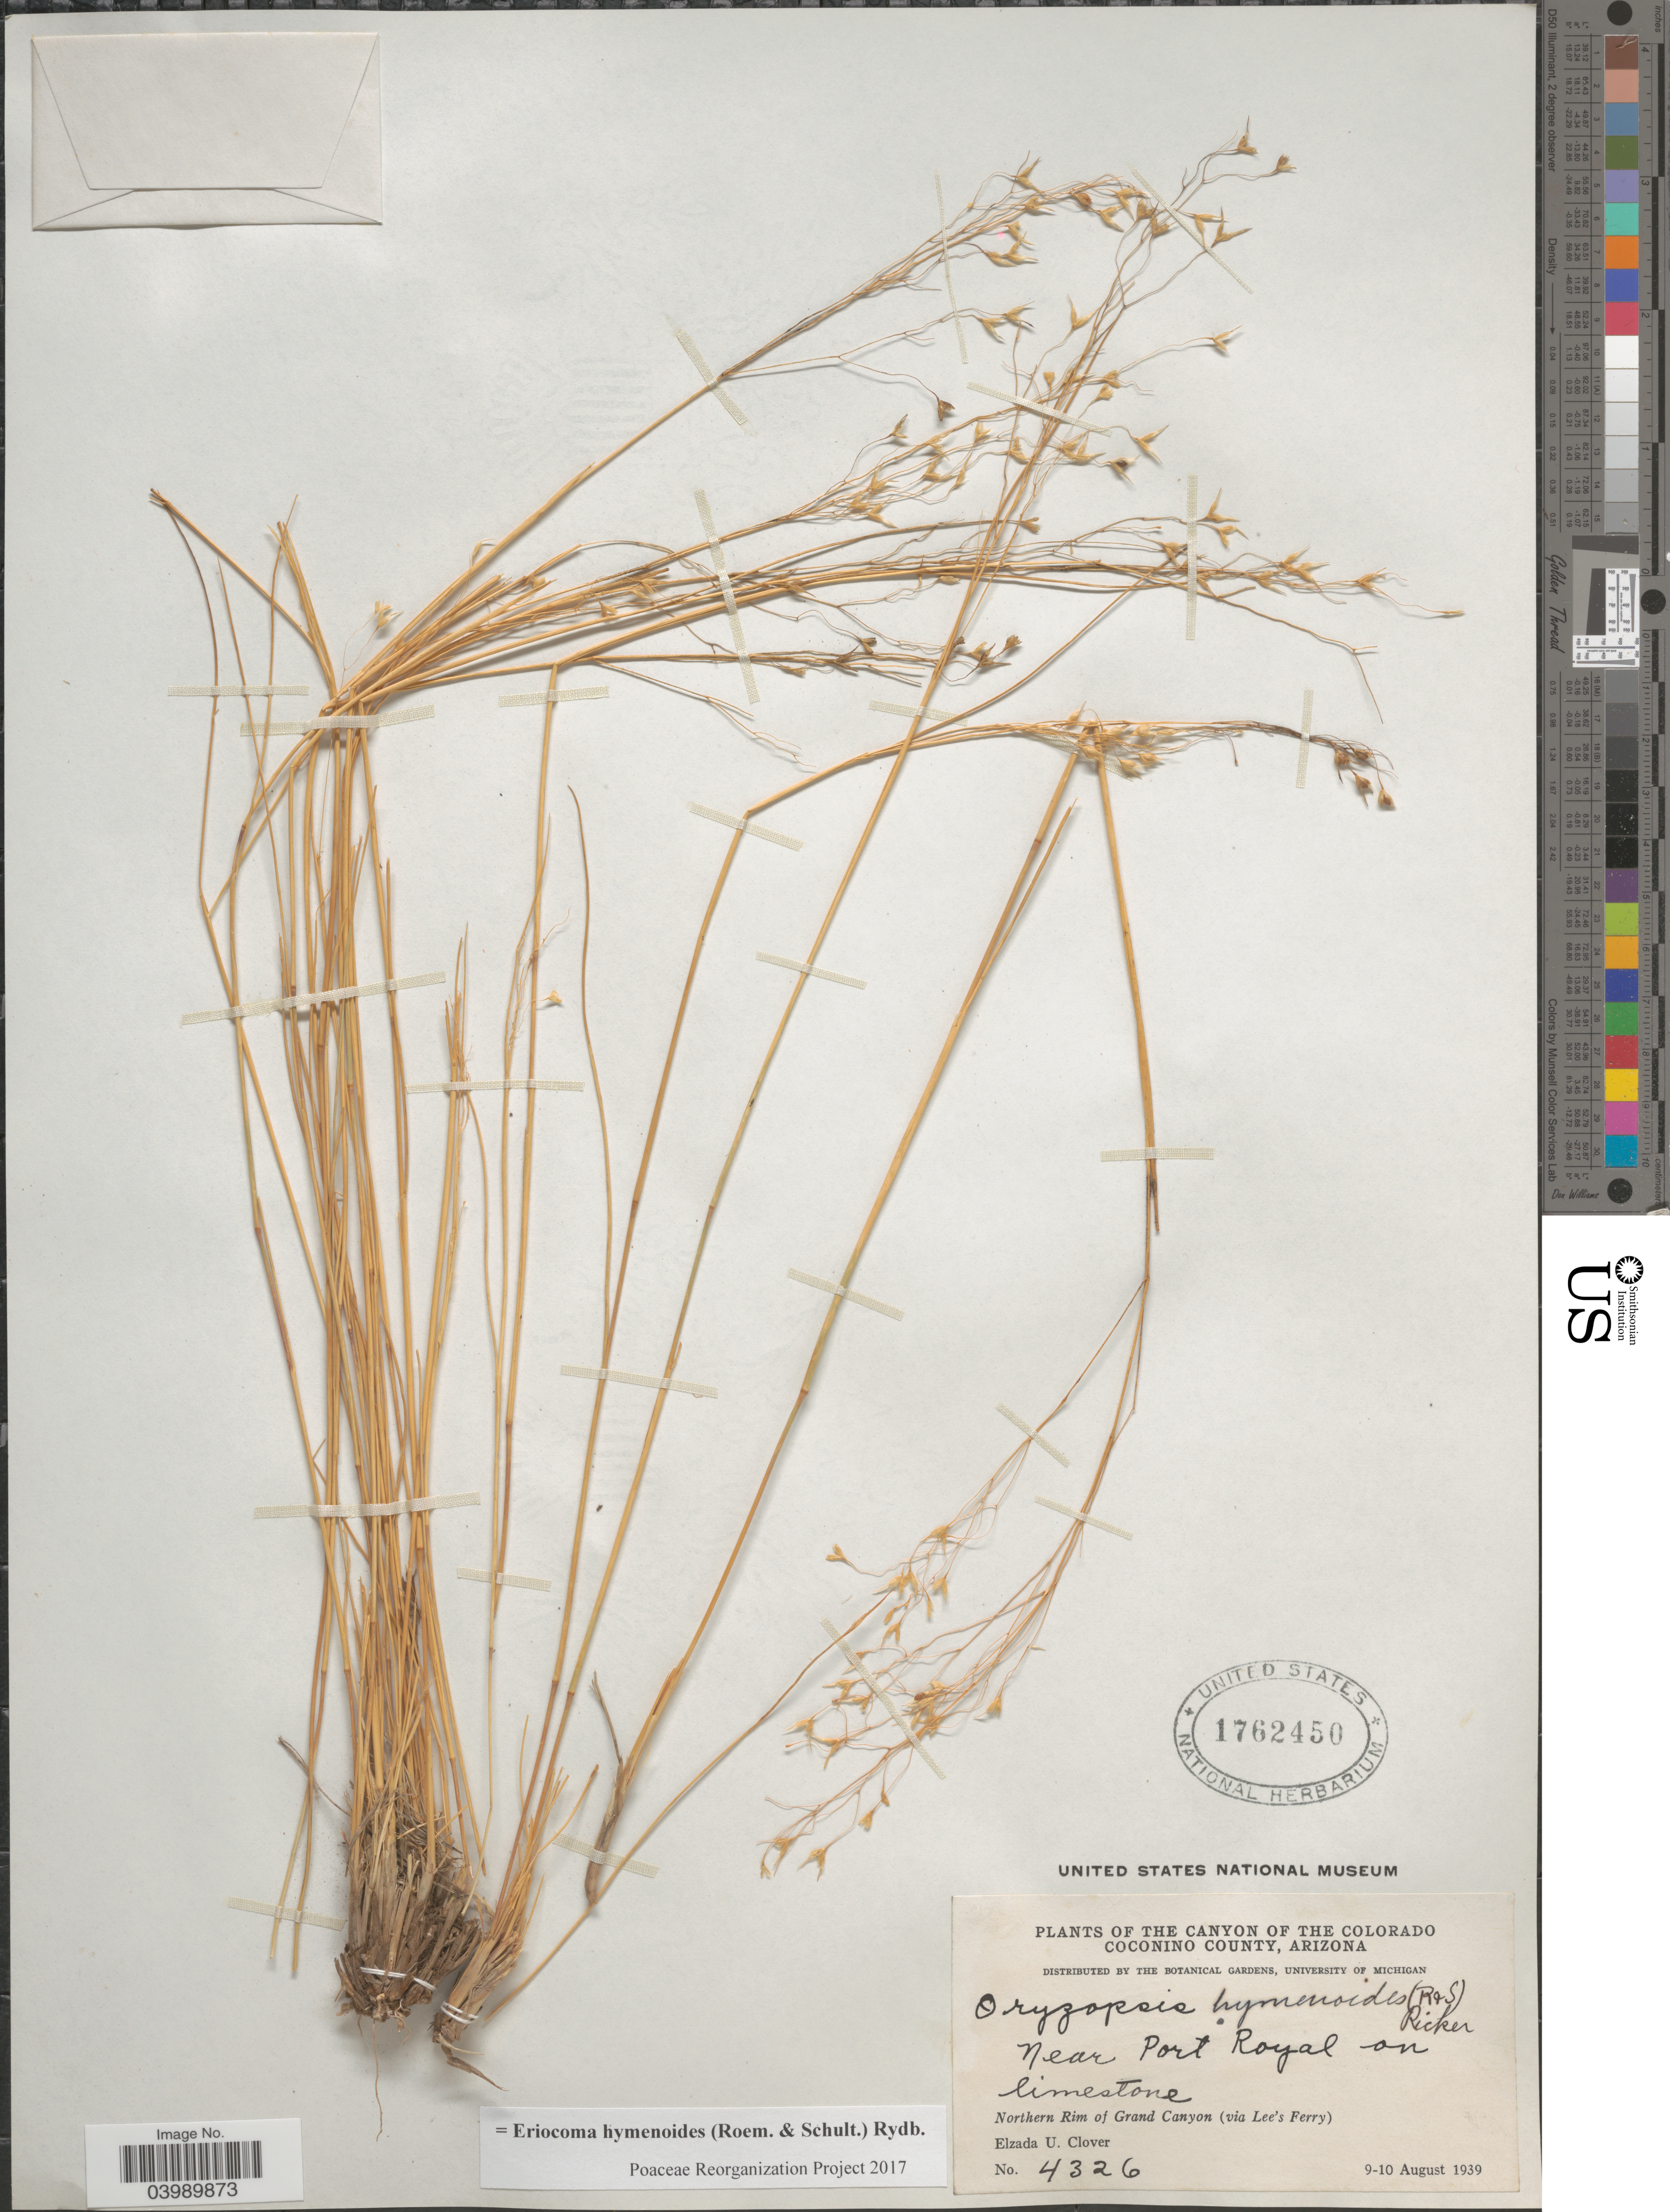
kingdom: Plantae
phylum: Tracheophyta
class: Liliopsida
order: Poales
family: Poaceae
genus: Eriocoma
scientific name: Eriocoma hymenoides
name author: (Roem. & Schult.) Rydb.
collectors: E. U. Clover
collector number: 4326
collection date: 1939-08-09/1939-08-10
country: United States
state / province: Arizona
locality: Canyon of the Colorado. Coconino County. Near Port Royal on limestone. Northern Rim of Grand Canyon (via Lee's Ferry).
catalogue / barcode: US 1762450